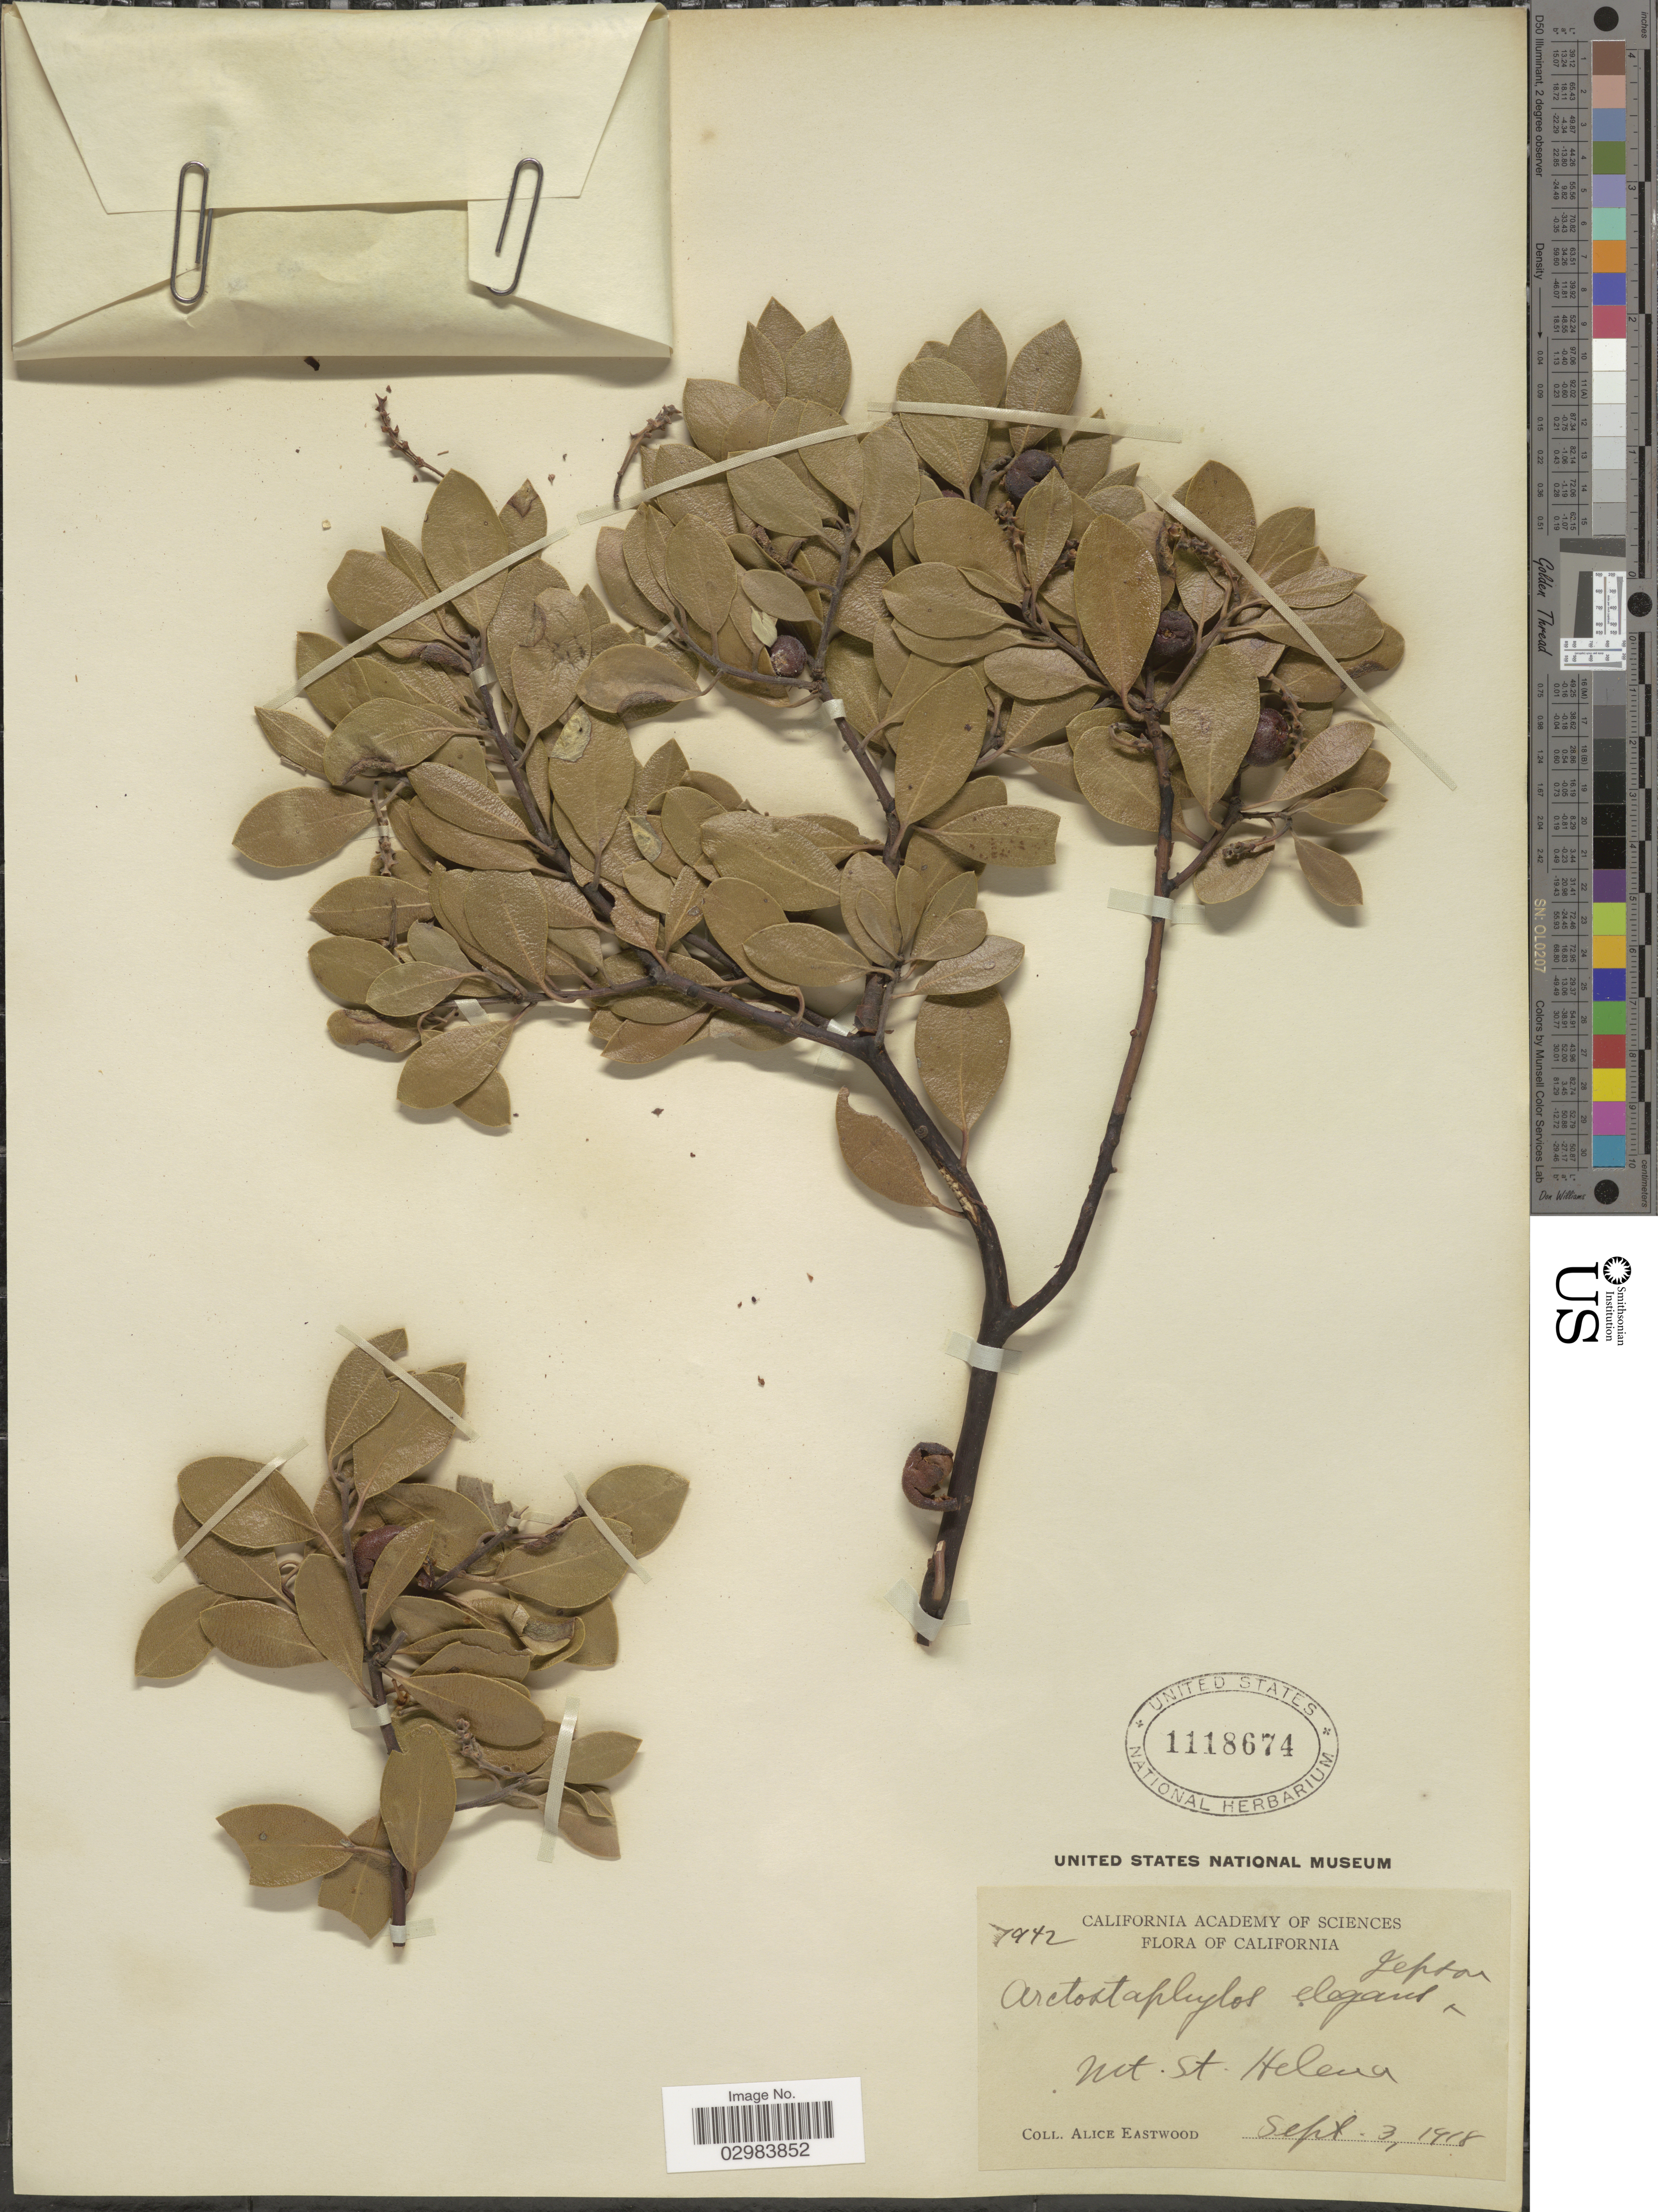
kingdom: Plantae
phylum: Tracheophyta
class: Magnoliopsida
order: Ericales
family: Ericaceae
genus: Arctostaphylos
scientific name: Arctostaphylos elegans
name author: Jeps.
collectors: A. Eastwood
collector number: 7942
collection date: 1918-09-03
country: United States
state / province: California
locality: Mt. St. Helena.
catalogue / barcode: US 1118674